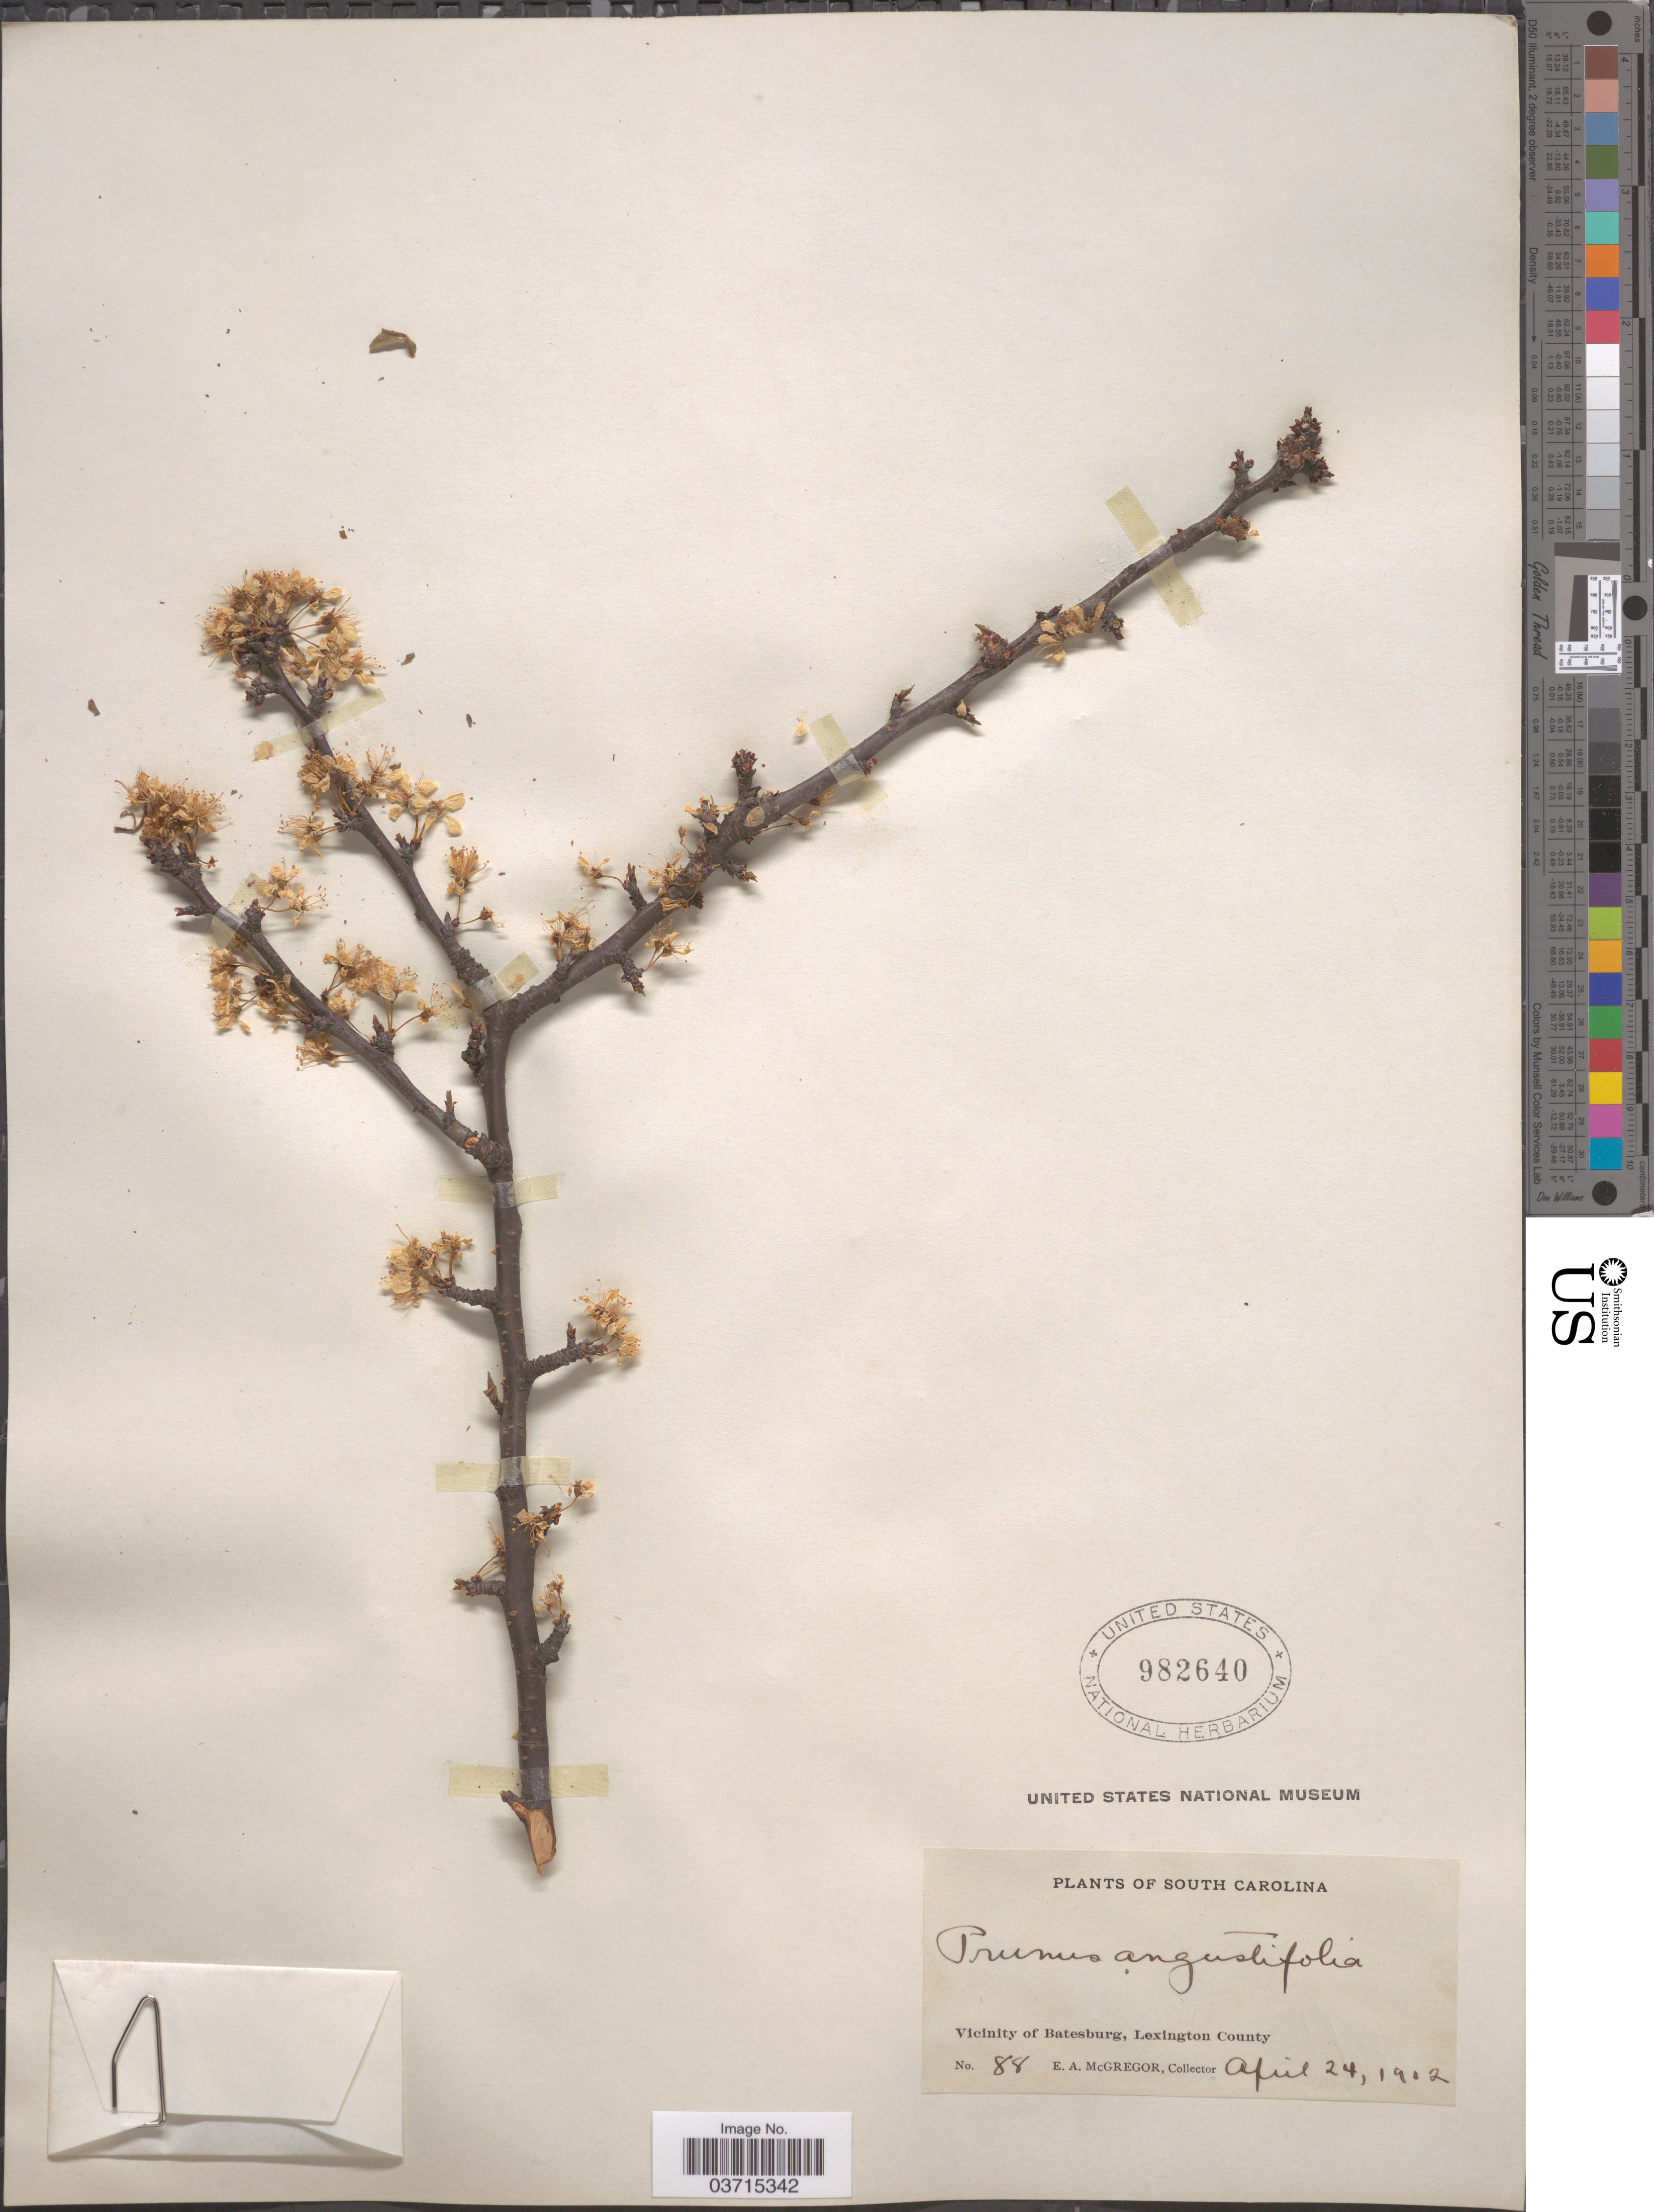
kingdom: Plantae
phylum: Tracheophyta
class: Magnoliopsida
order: Rosales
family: Rosaceae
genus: Prunus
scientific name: Prunus angustifolia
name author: Marshall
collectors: E. A. McGregor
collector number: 88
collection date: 1912-04-24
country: United States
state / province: South Carolina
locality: Vicinity of Batesburg, Lexington County.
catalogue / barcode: US 982640